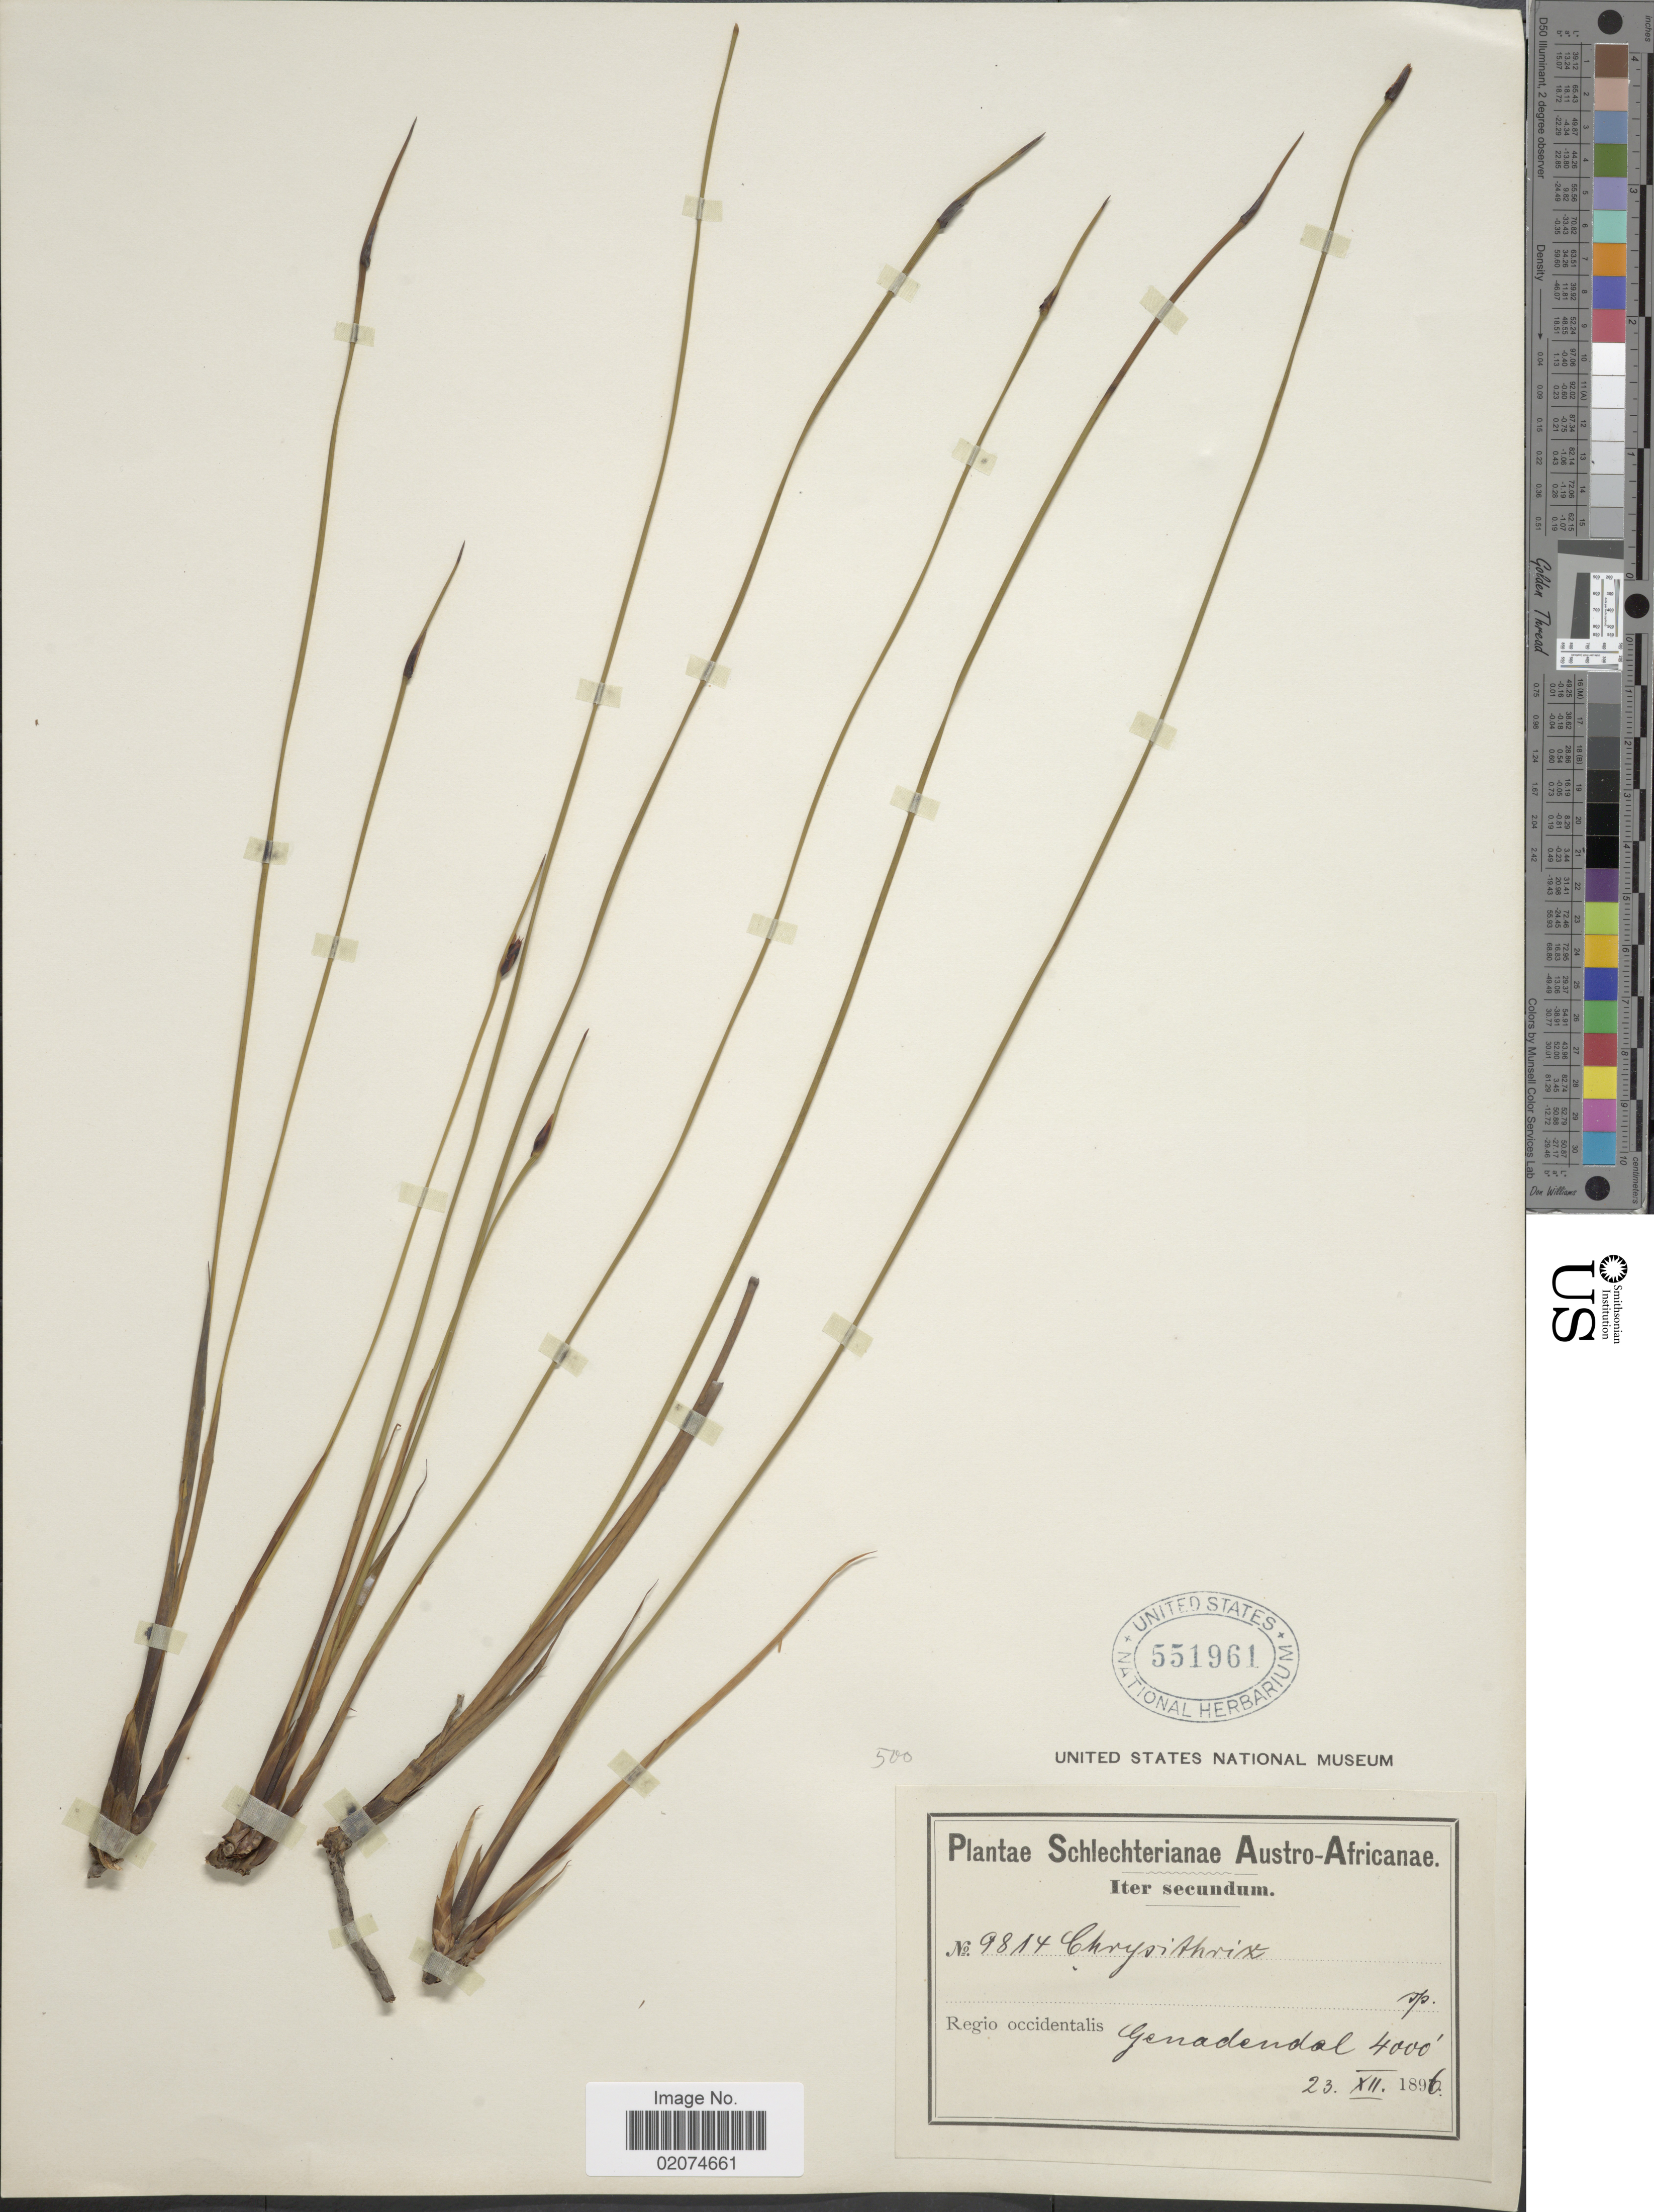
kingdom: Plantae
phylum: Tracheophyta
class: Liliopsida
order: Poales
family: Cyperaceae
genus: Chrysitrix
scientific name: Chrysitrix junciformis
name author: Nees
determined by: Strong, Mark T., (BOT), Smithsonian Institution - National Museum of Natural History (UNITED STATES)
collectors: Schlechter, --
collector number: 9814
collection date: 1896-12-23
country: South Africa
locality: Austro-Africanae. Regio occidentalis Genadendal.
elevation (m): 1219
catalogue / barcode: US 551961